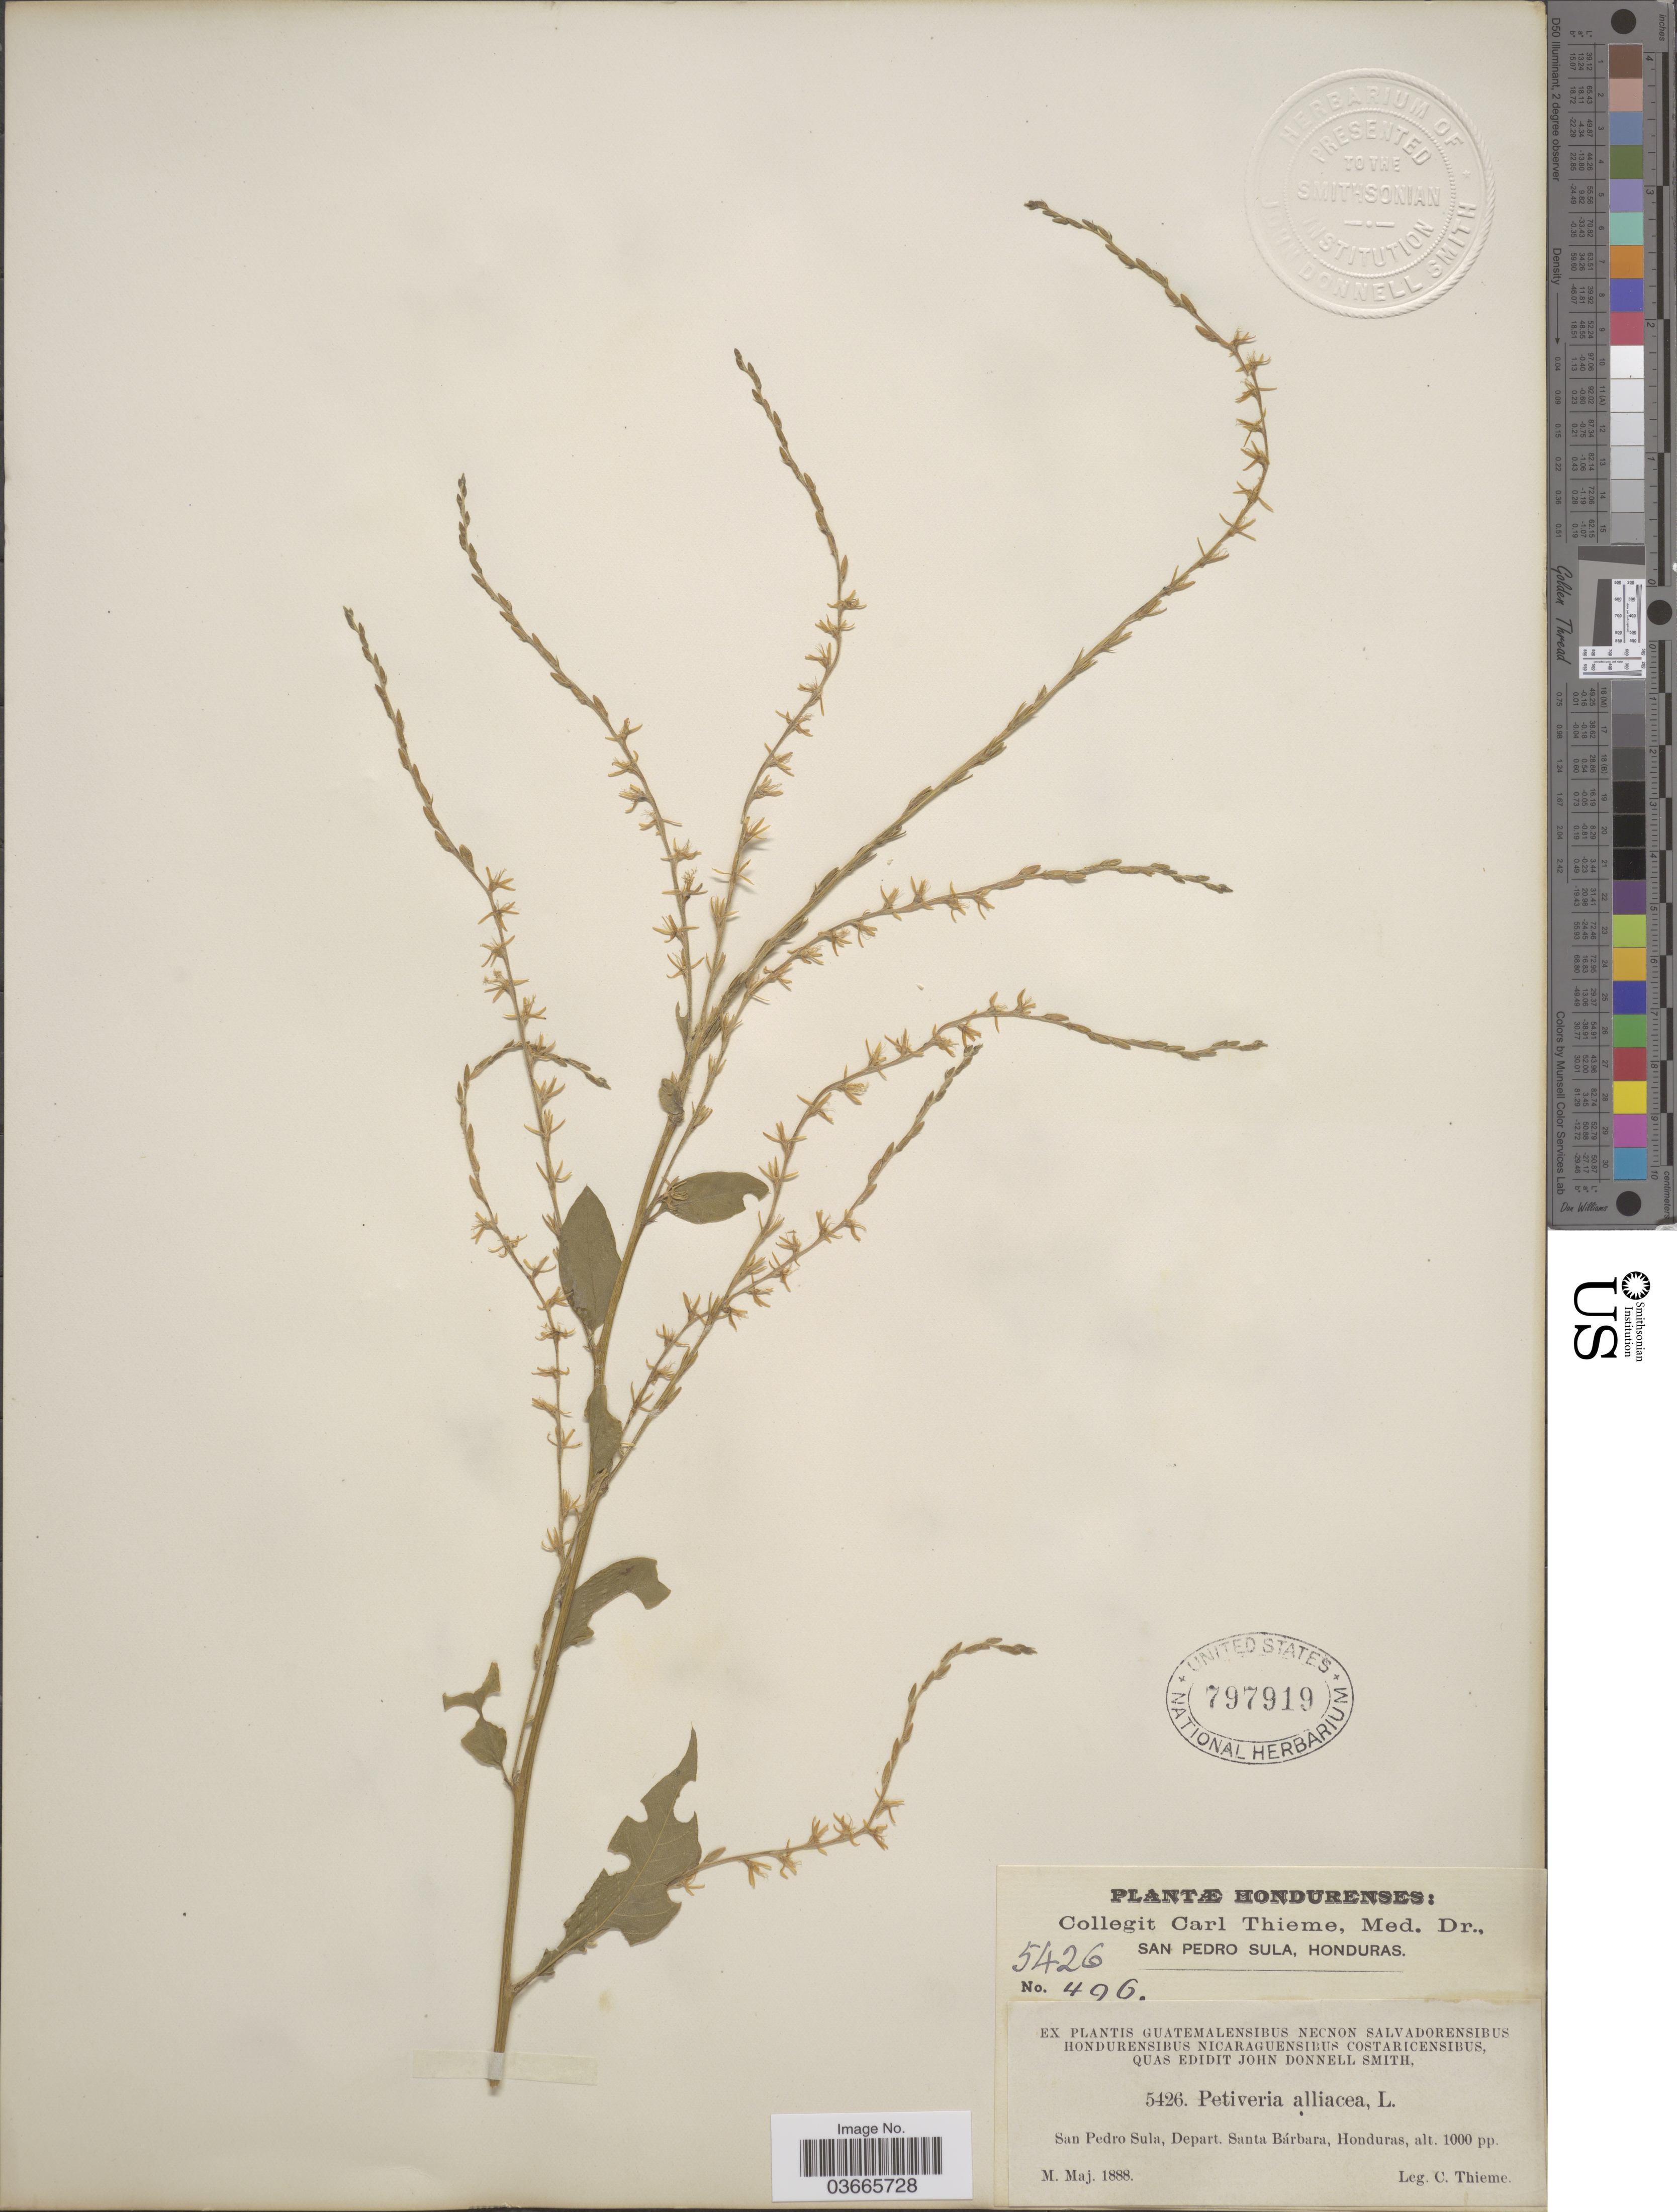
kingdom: Plantae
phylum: Tracheophyta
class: Magnoliopsida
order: Caryophyllales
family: Phytolaccaceae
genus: Petiveria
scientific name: Petiveria alliacea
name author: L.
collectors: C. Thieme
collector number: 5426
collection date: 1888-05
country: Honduras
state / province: Santa Bárbara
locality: San Pedro Sula, Depart. Santa Bárbara.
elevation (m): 305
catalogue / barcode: US 797919